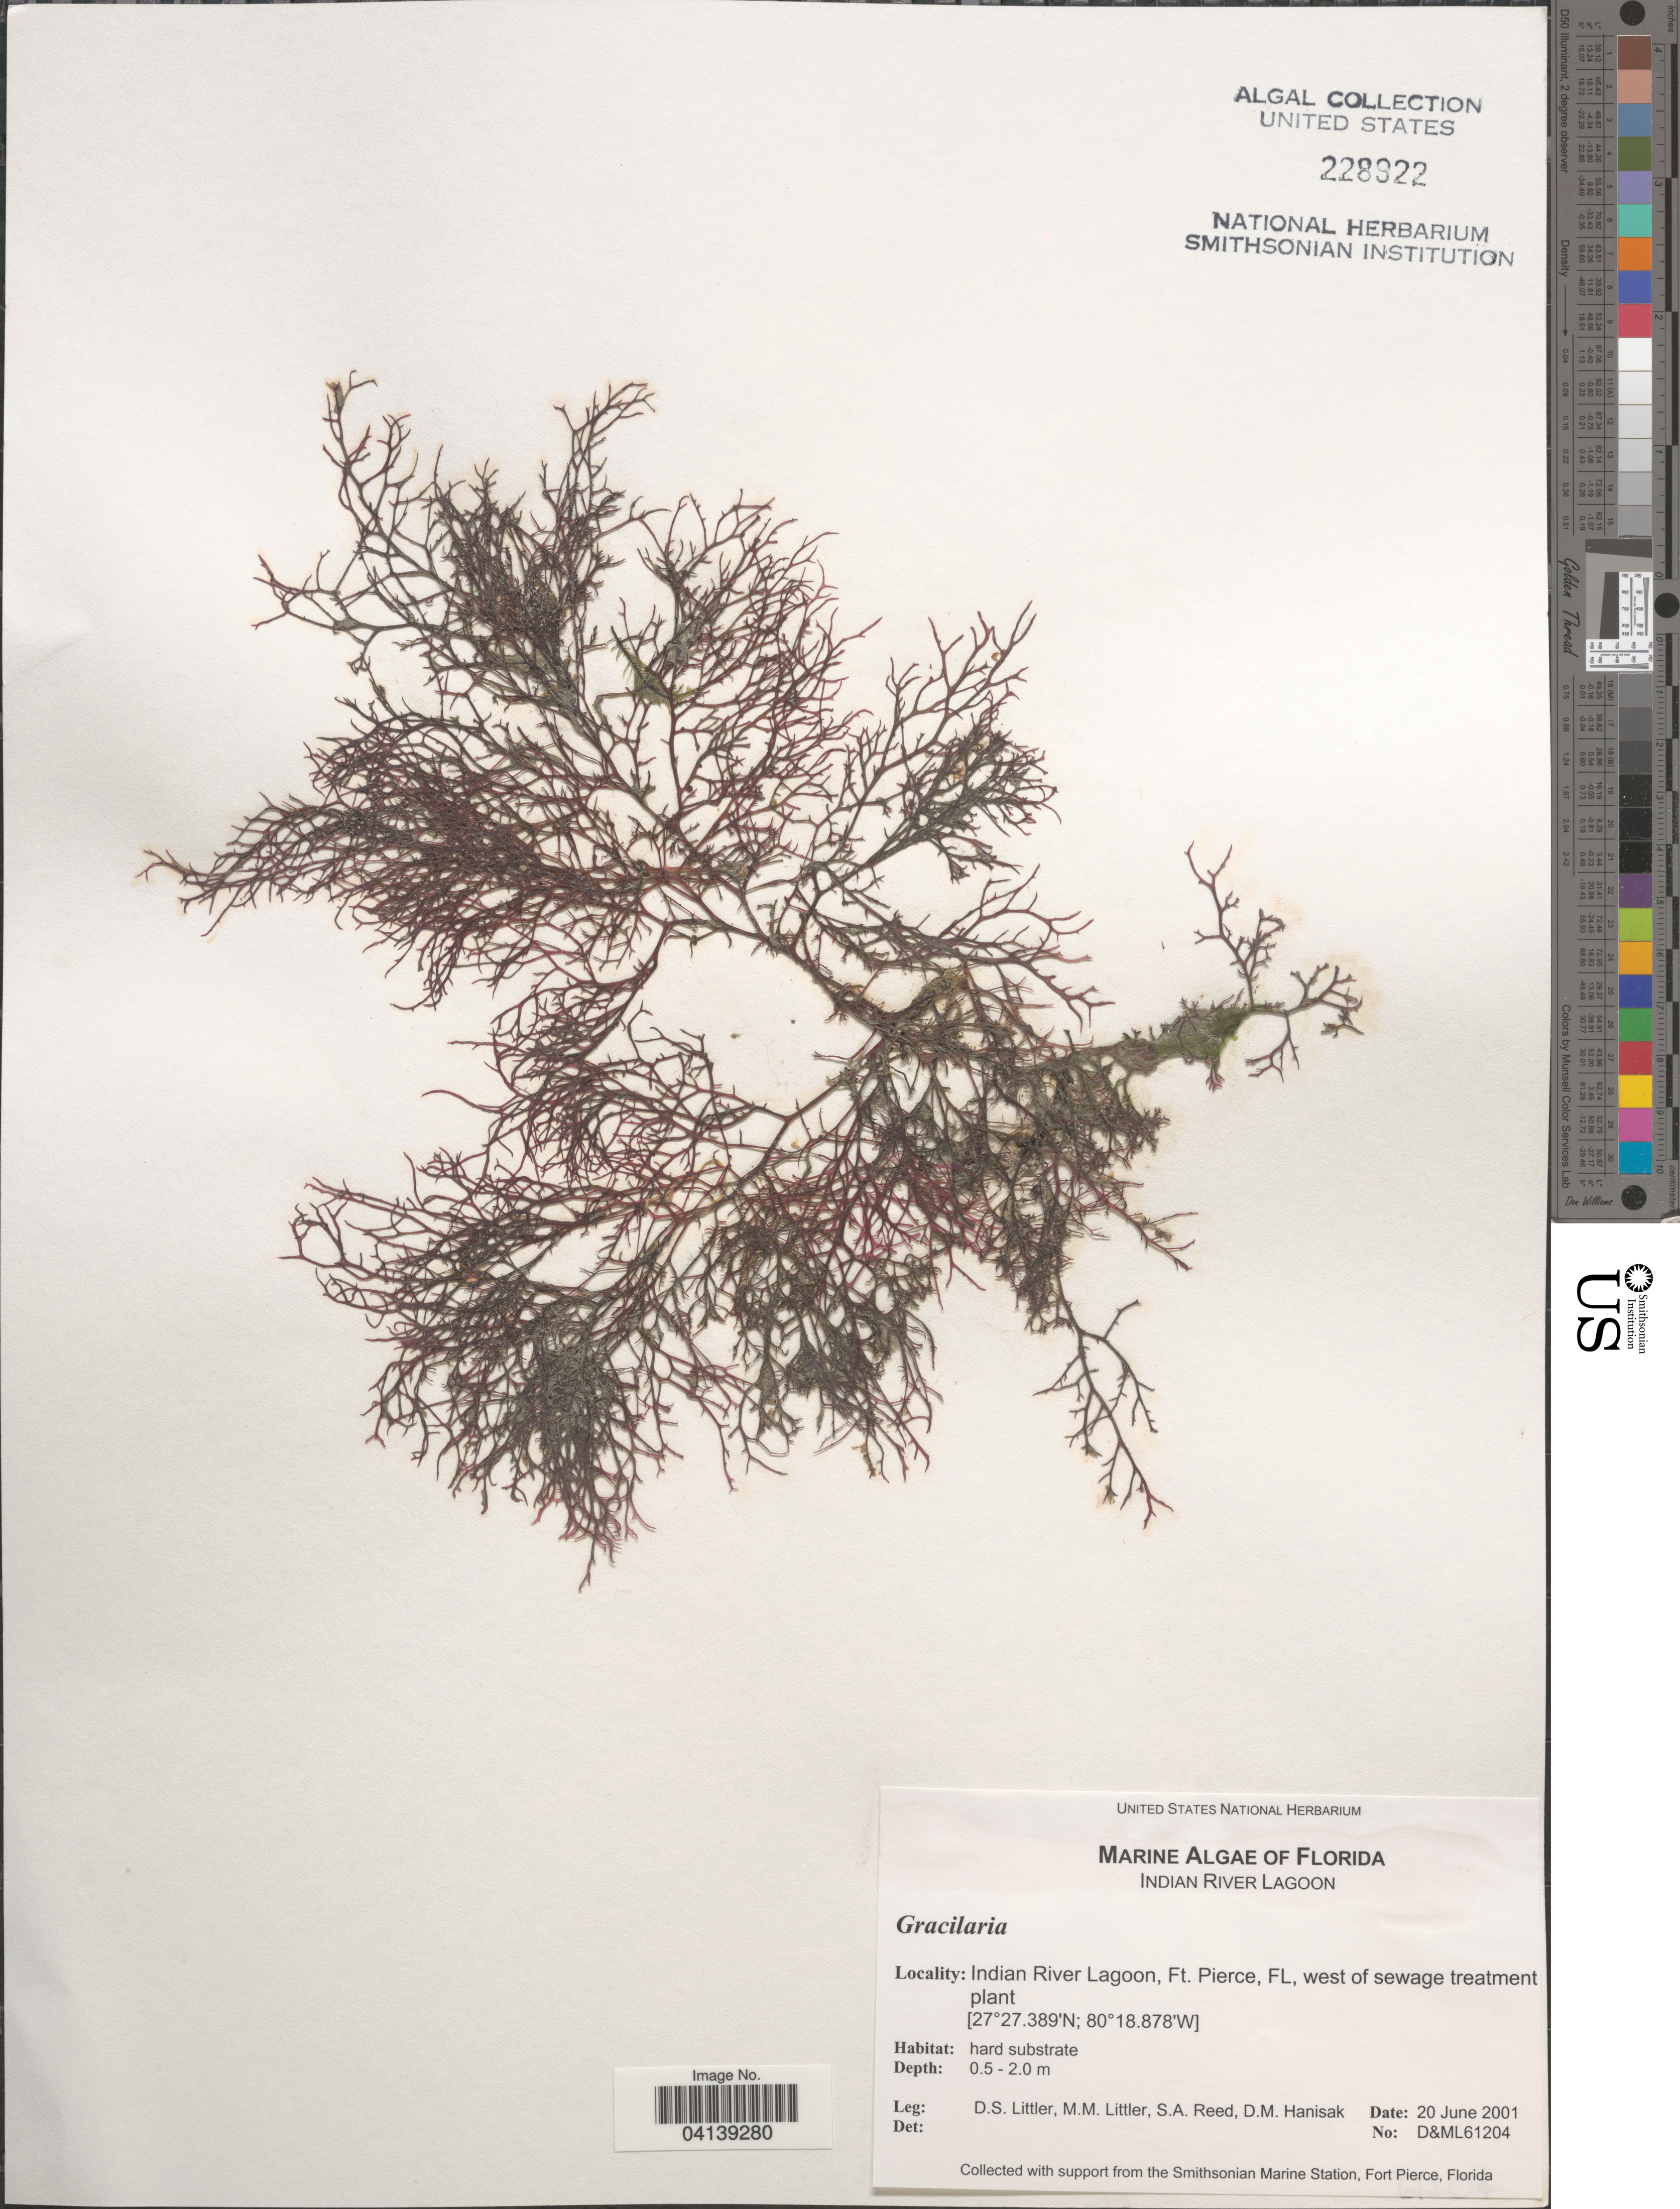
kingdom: Plantae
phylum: Rhodophyta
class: Florideophyceae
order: Gracilariales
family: Gracilariaceae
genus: Gracilaria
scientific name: Gracilaria sp.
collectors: D. S. Littler, S. Reed & D. Hanisak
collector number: D&ML61204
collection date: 2001-06-20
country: United States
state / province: Florida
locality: Indian River Lagoon, Ft. Pierce, west of sewage treatment plant.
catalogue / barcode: US 228922